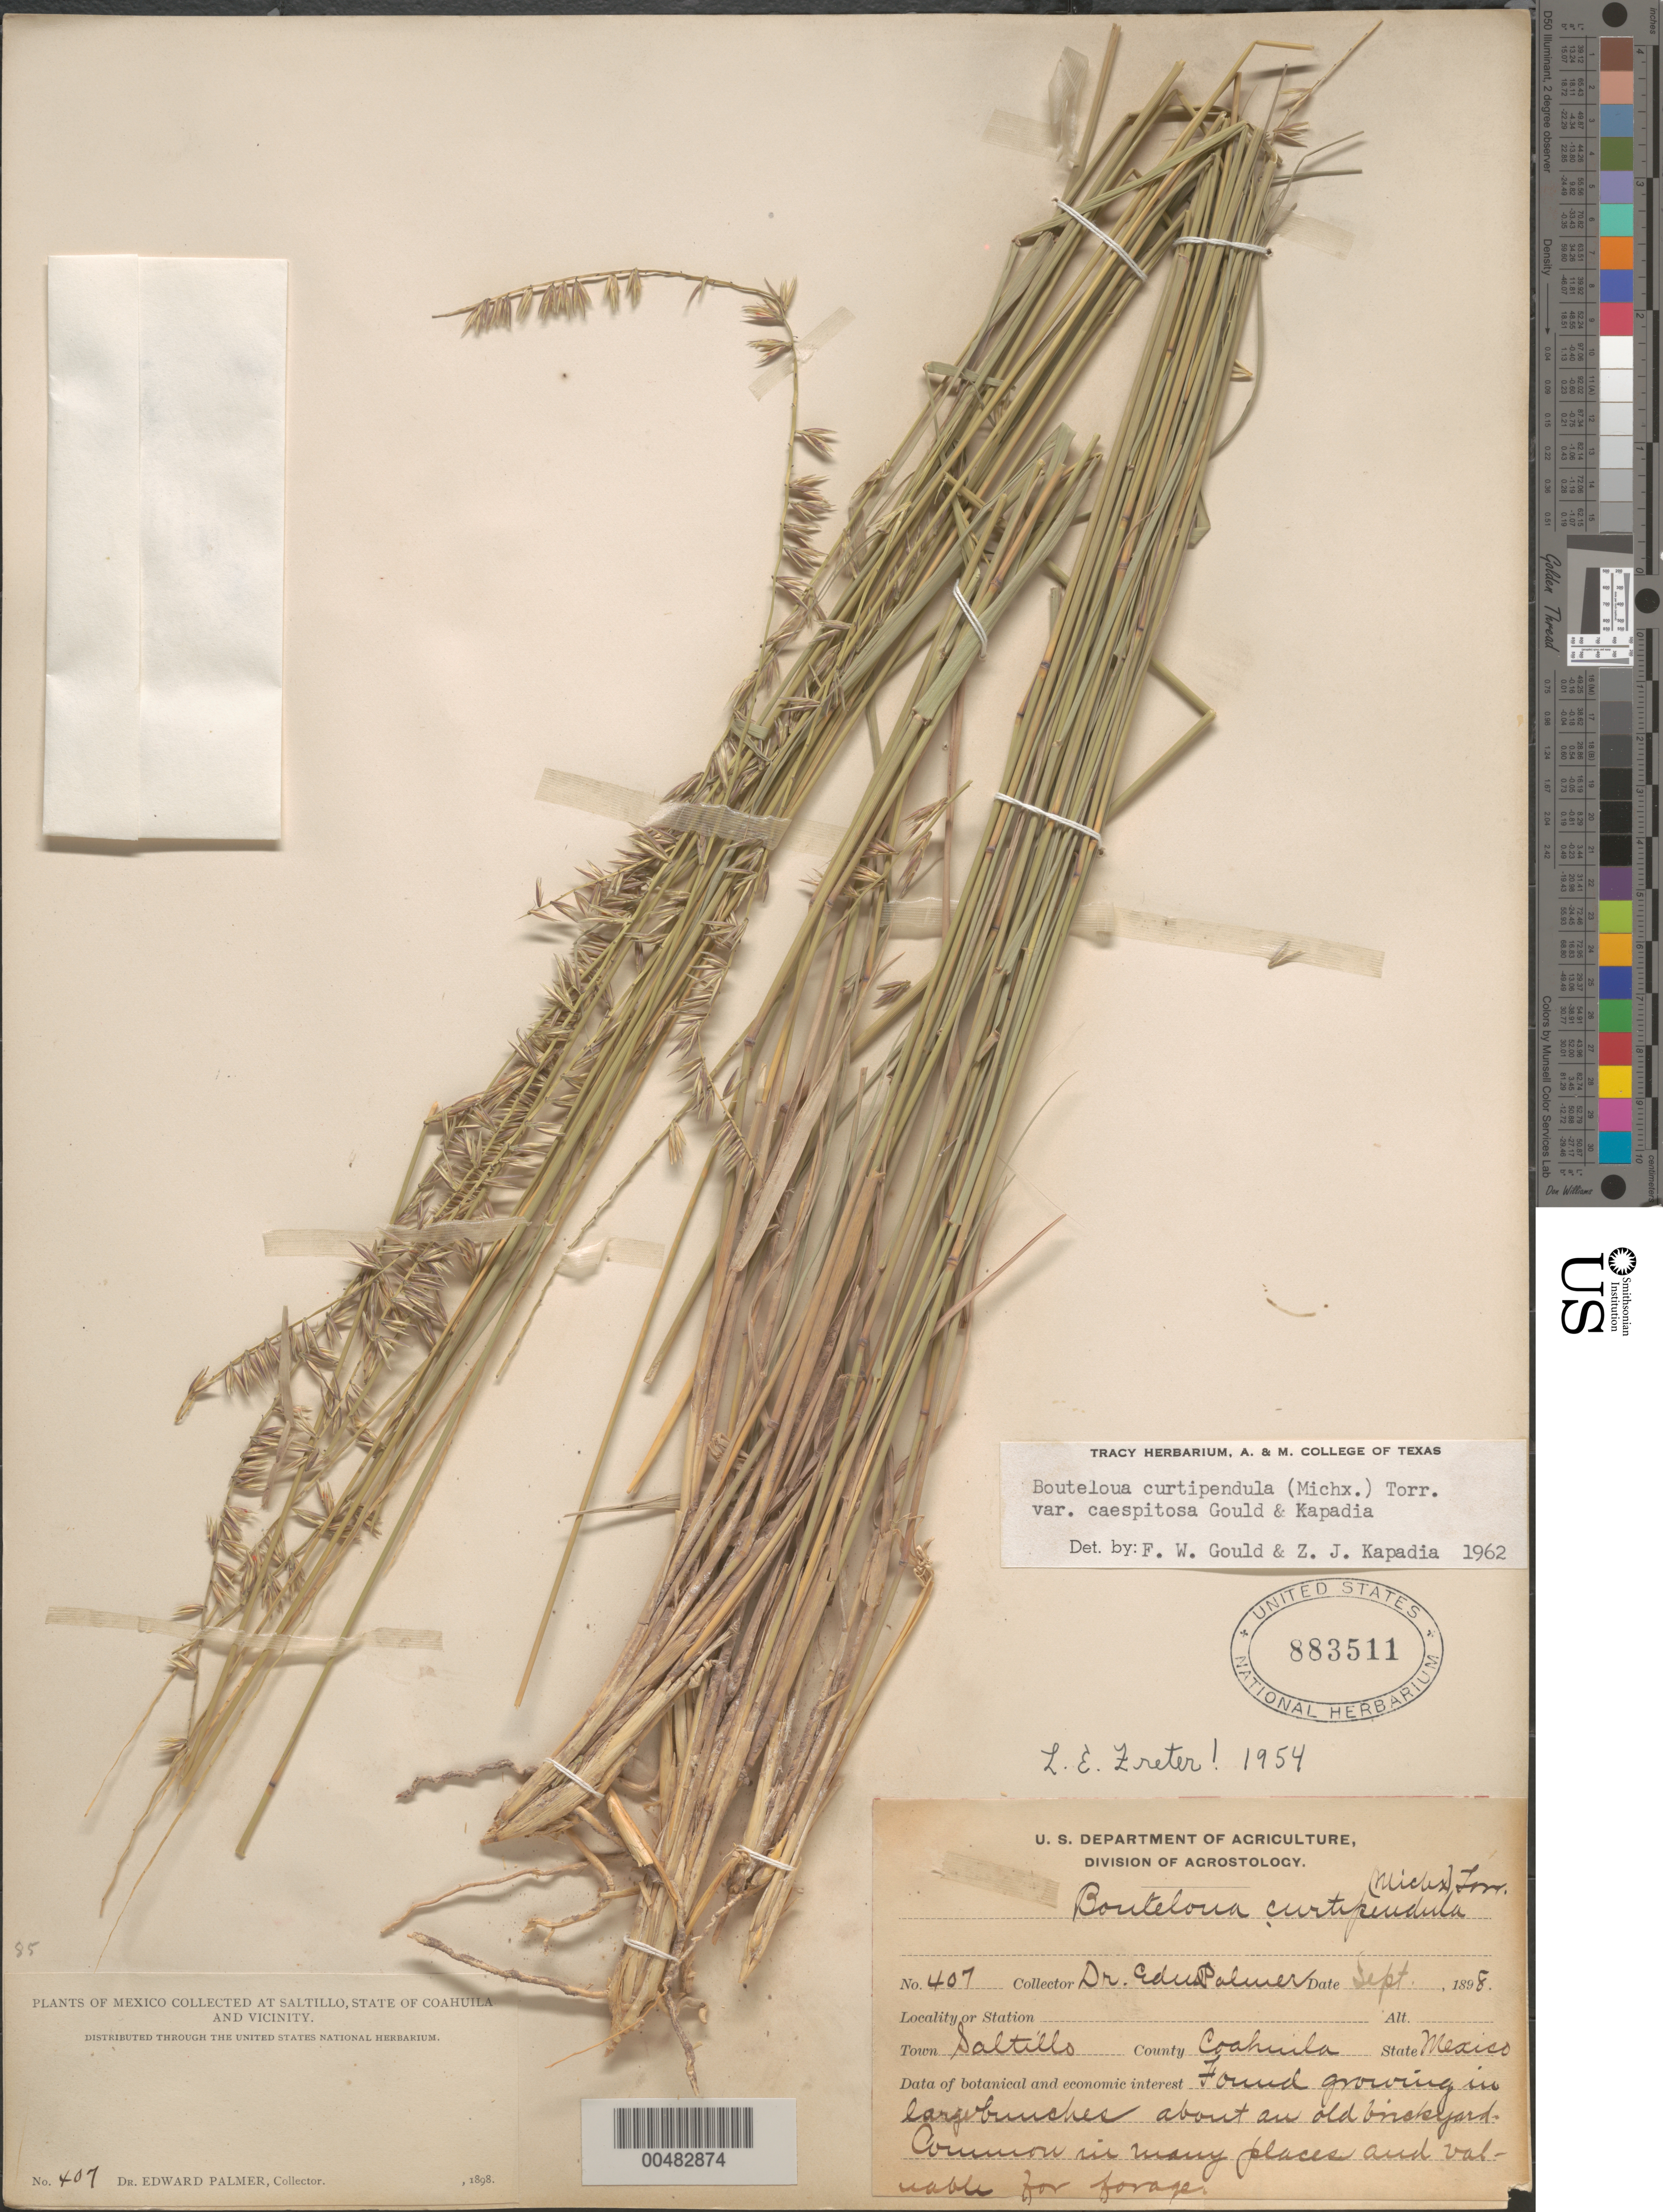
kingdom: Plantae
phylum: Tracheophyta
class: Liliopsida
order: Poales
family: Poaceae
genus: Bouteloua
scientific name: Bouteloua curtipendula var. caespitosa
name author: Gould & Kapadia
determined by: Gould, F. W.; Kapadia, Zarir J.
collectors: E. Palmer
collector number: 407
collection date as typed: Sep 1898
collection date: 1898-09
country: Mexico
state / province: Coahuila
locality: At Saltillo, Coahuila and vicinity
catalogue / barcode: US 883511